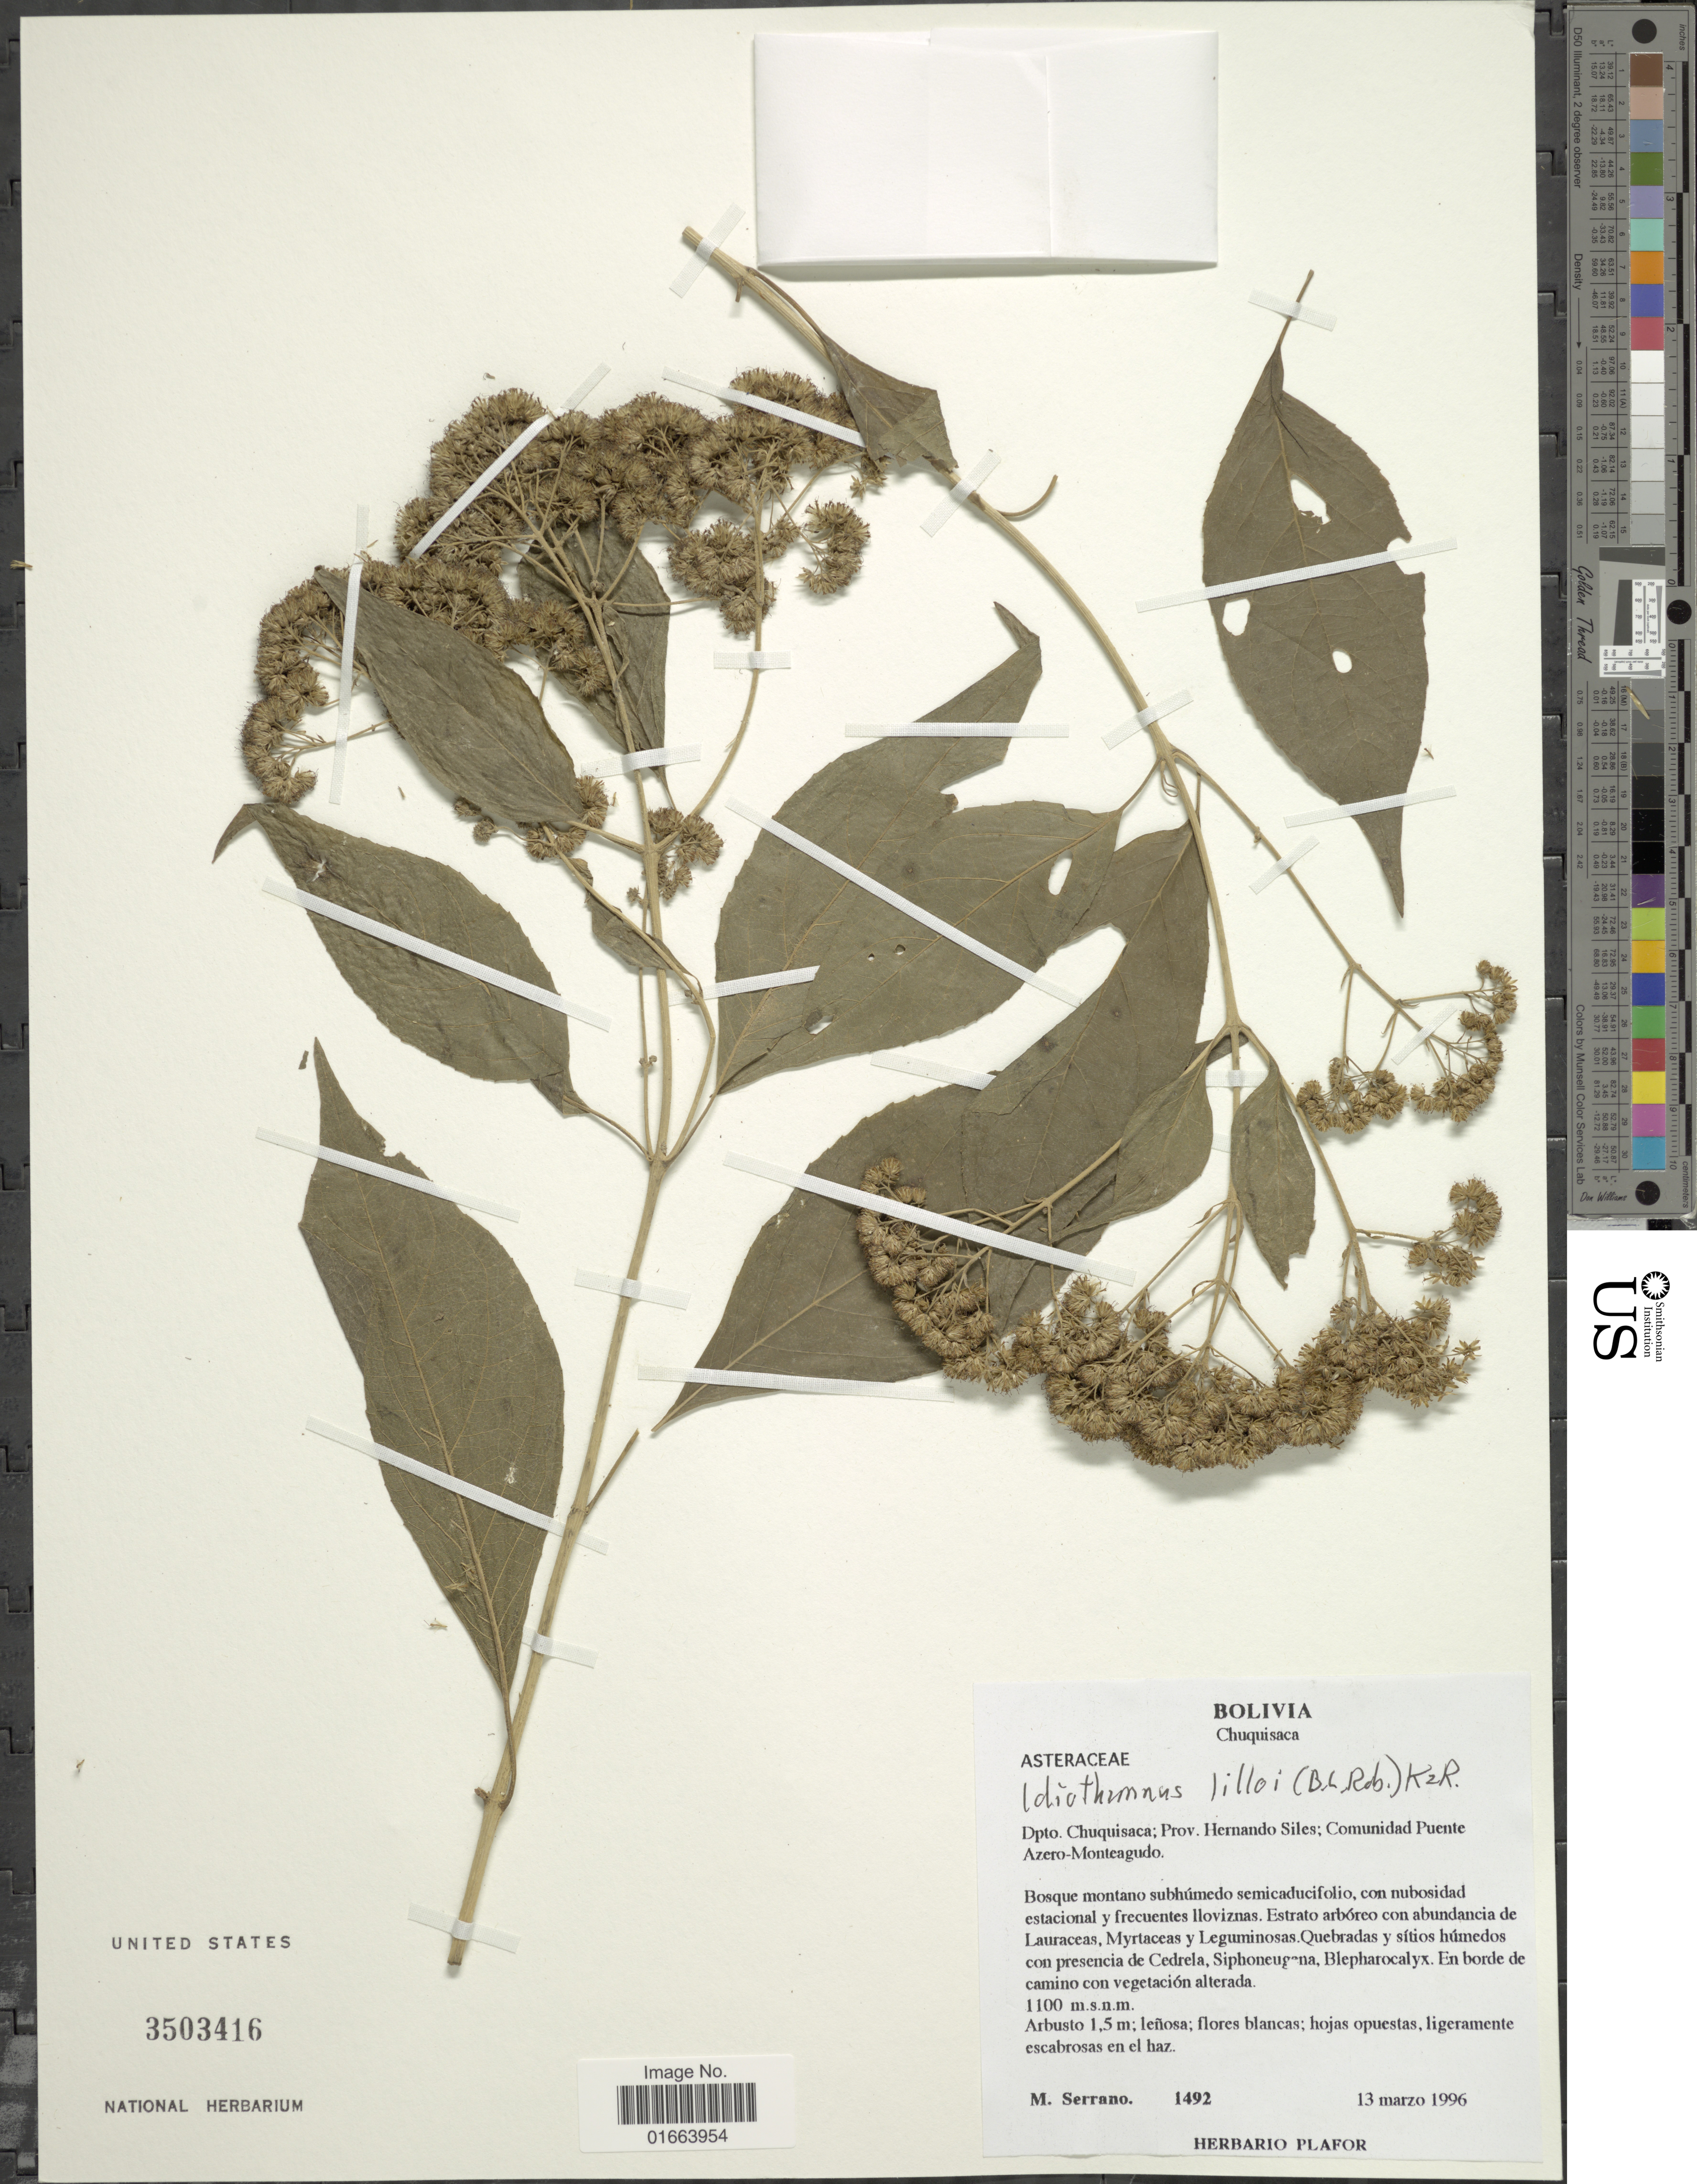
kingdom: Plantae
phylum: Tracheophyta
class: Magnoliopsida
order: Asterales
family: Asteraceae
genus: Idiothamnus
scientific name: Idiothamnus lilloi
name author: (B.L. Rob.) R.M. King & H. Rob.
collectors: M. Serrano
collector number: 1492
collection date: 1996-03-13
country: Bolivia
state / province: Chuquisaca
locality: Prov. Hernando Siles; Comunidad Puente Azero-Monteagudo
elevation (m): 1100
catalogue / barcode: US 3503416